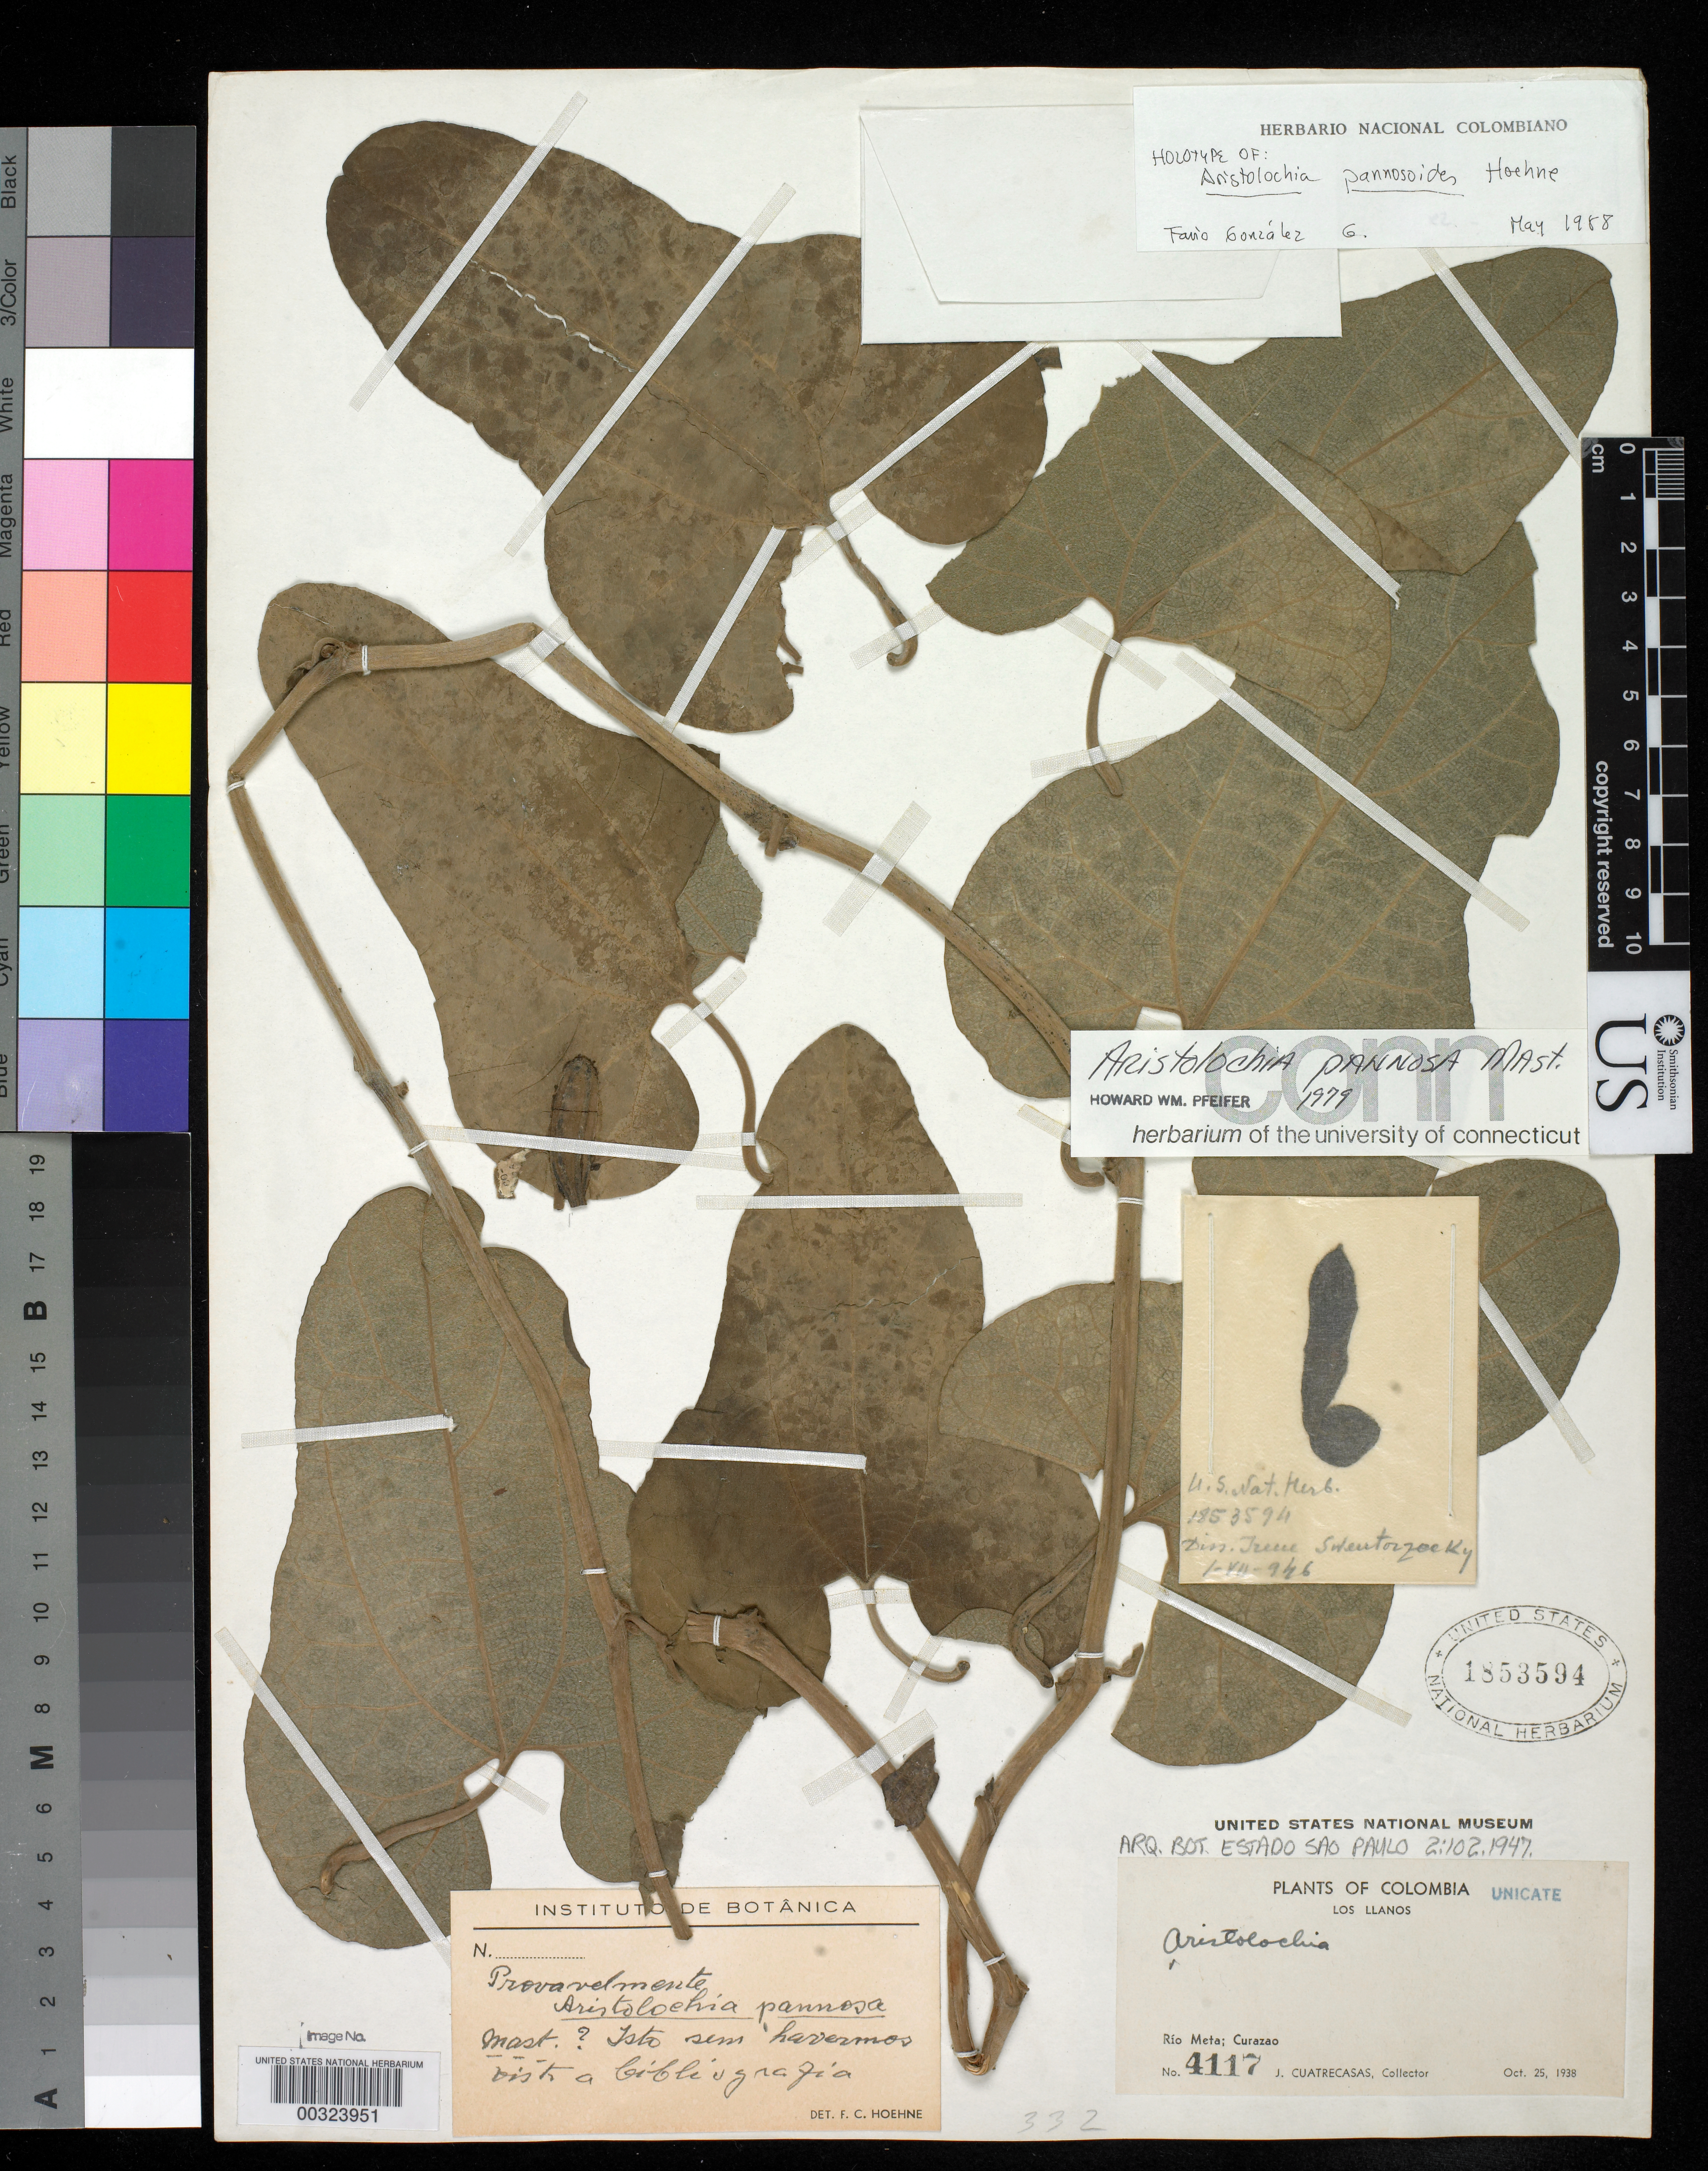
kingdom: Plantae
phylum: Tracheophyta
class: Magnoliopsida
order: Piperales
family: Aristolochiaceae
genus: Aristolochia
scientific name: Aristolochia pannosoides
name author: Hoehne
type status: Holotype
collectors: J. Cuatrecasas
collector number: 4117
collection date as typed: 25 Oct 1938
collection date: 1938-10-25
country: Colombia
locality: Los Llanos, Rio Meta, Curazao.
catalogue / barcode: US 1853594